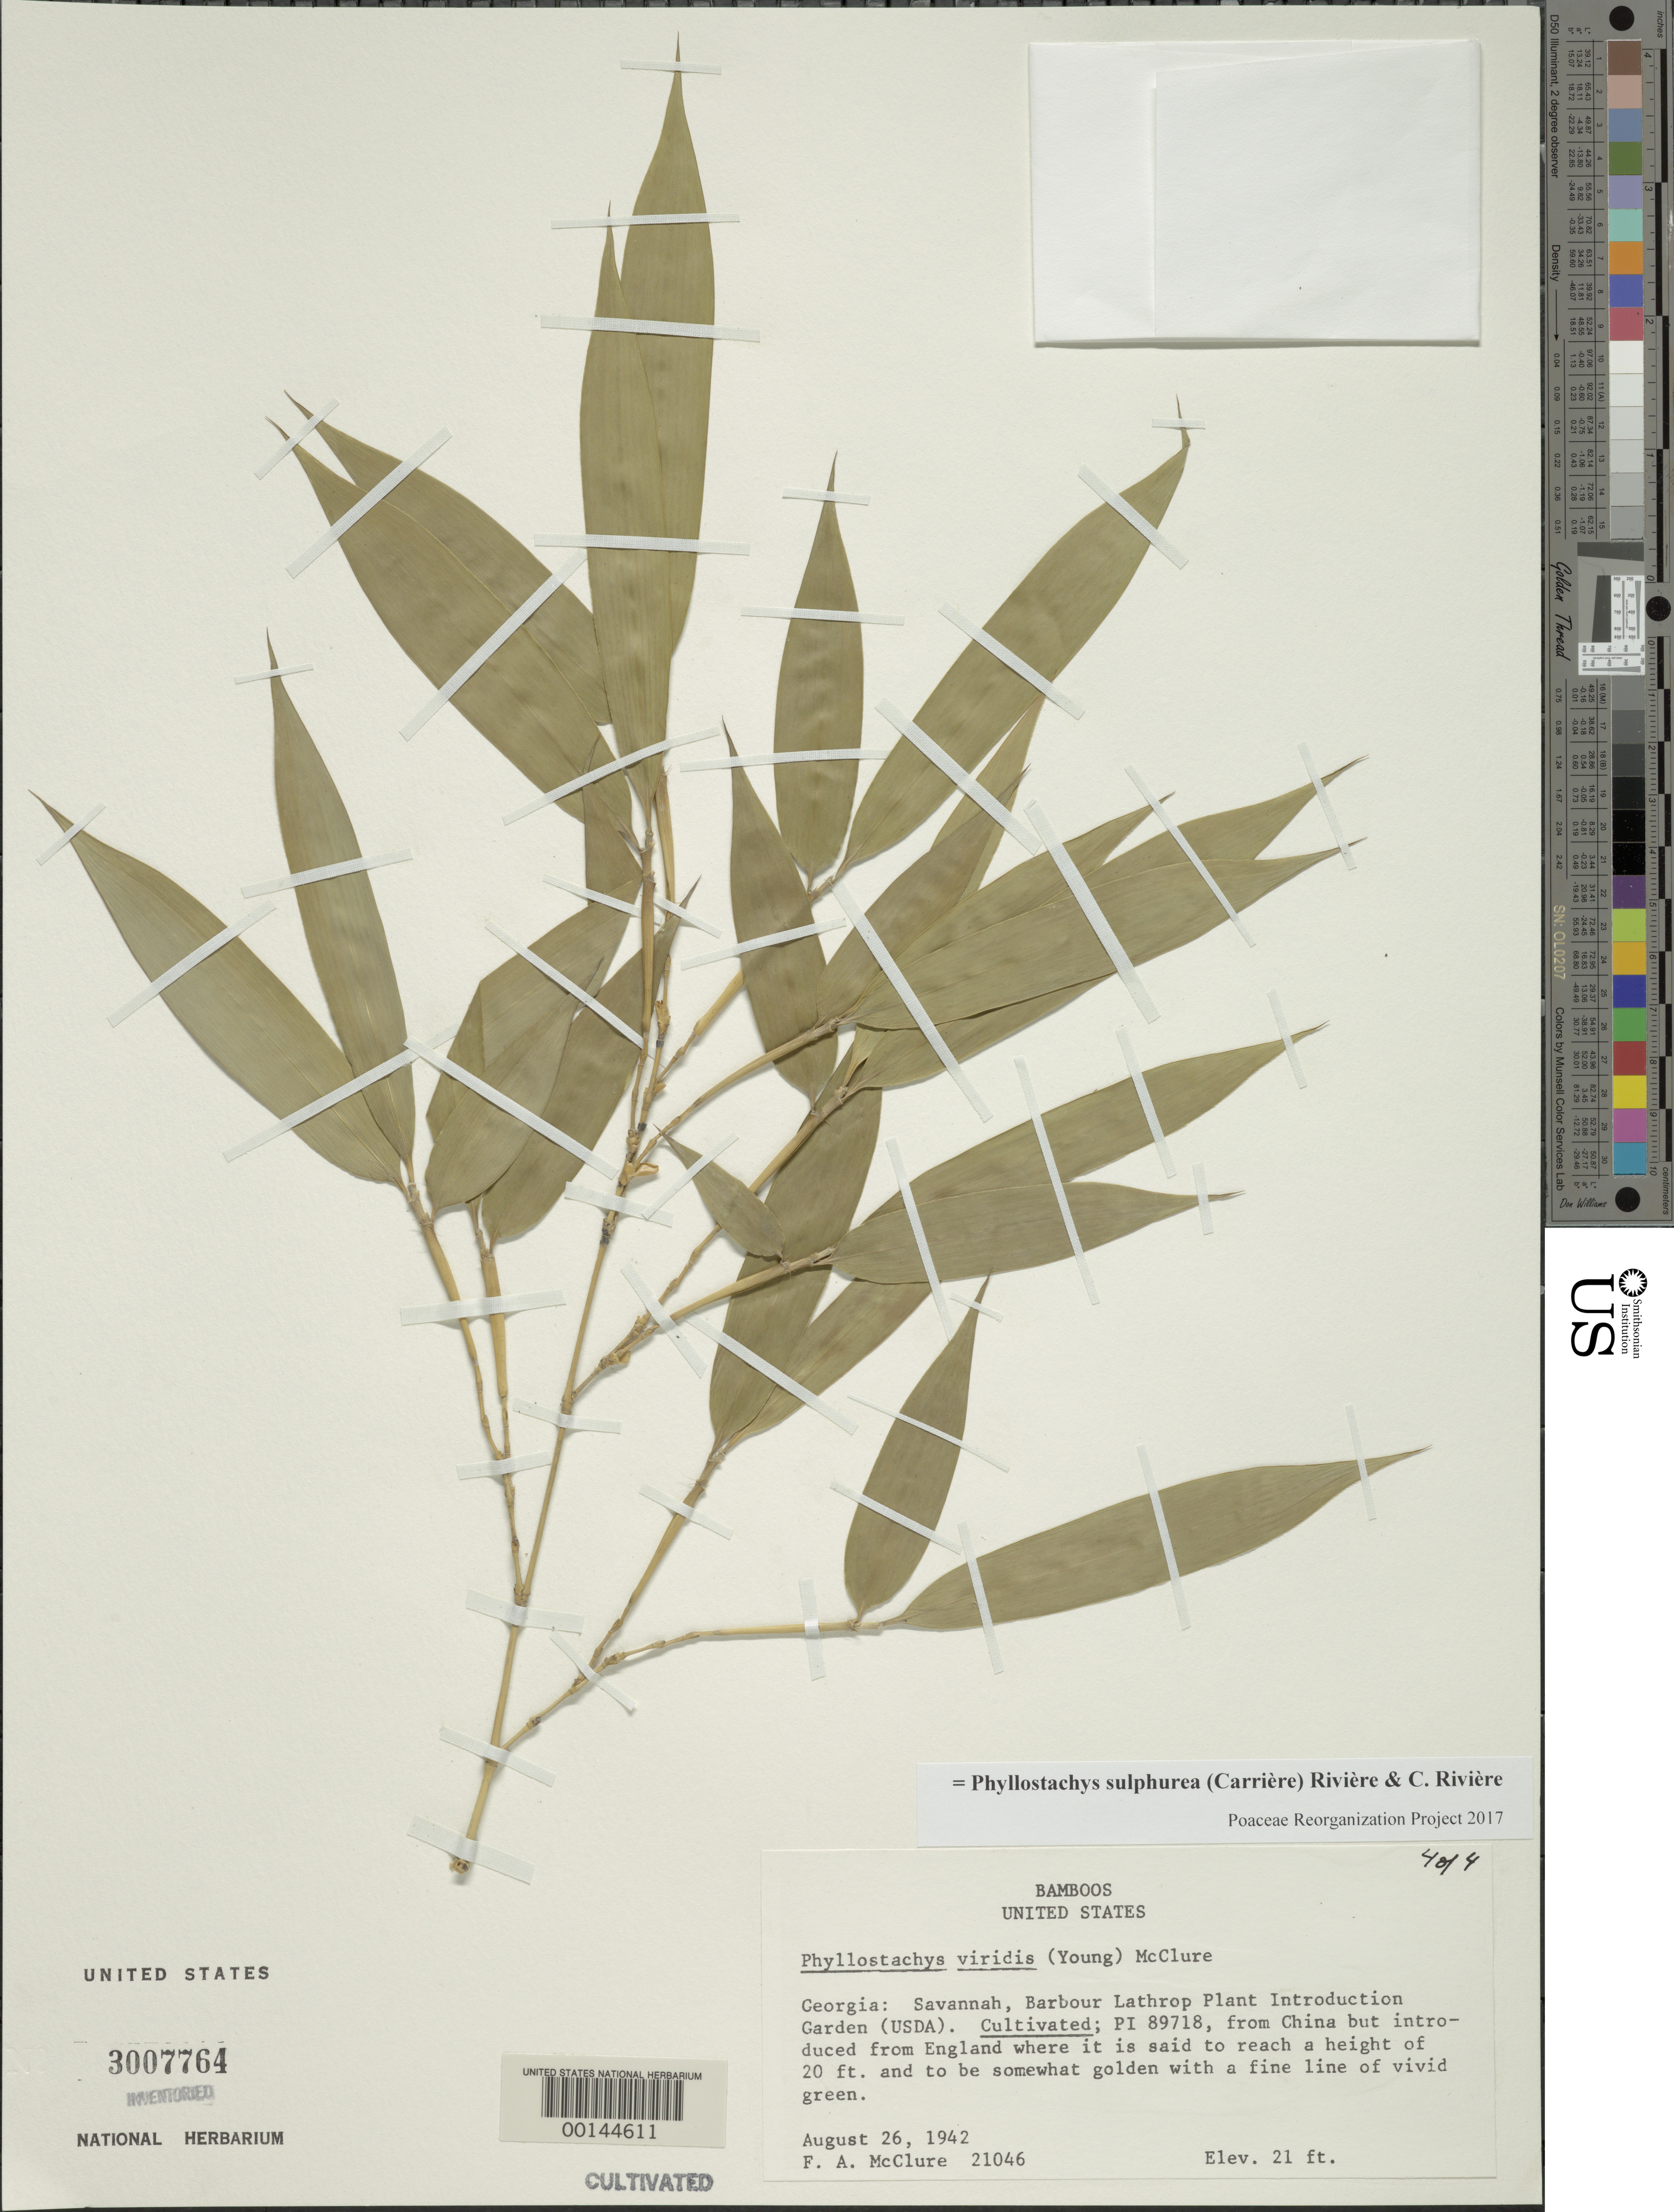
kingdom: Plantae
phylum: Tracheophyta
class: Liliopsida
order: Poales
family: Poaceae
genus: Phyllostachys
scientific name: Phyllostachys sulphurea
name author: (Carrière) Rivière & C. Rivière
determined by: Poaceae Reorganization Project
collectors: F. A. McClure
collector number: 21046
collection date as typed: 26 Aug 1942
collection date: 1942-08-26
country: United States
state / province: Georgia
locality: Savannah, barbour lathrop p.i. garden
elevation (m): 6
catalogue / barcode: US 3007764